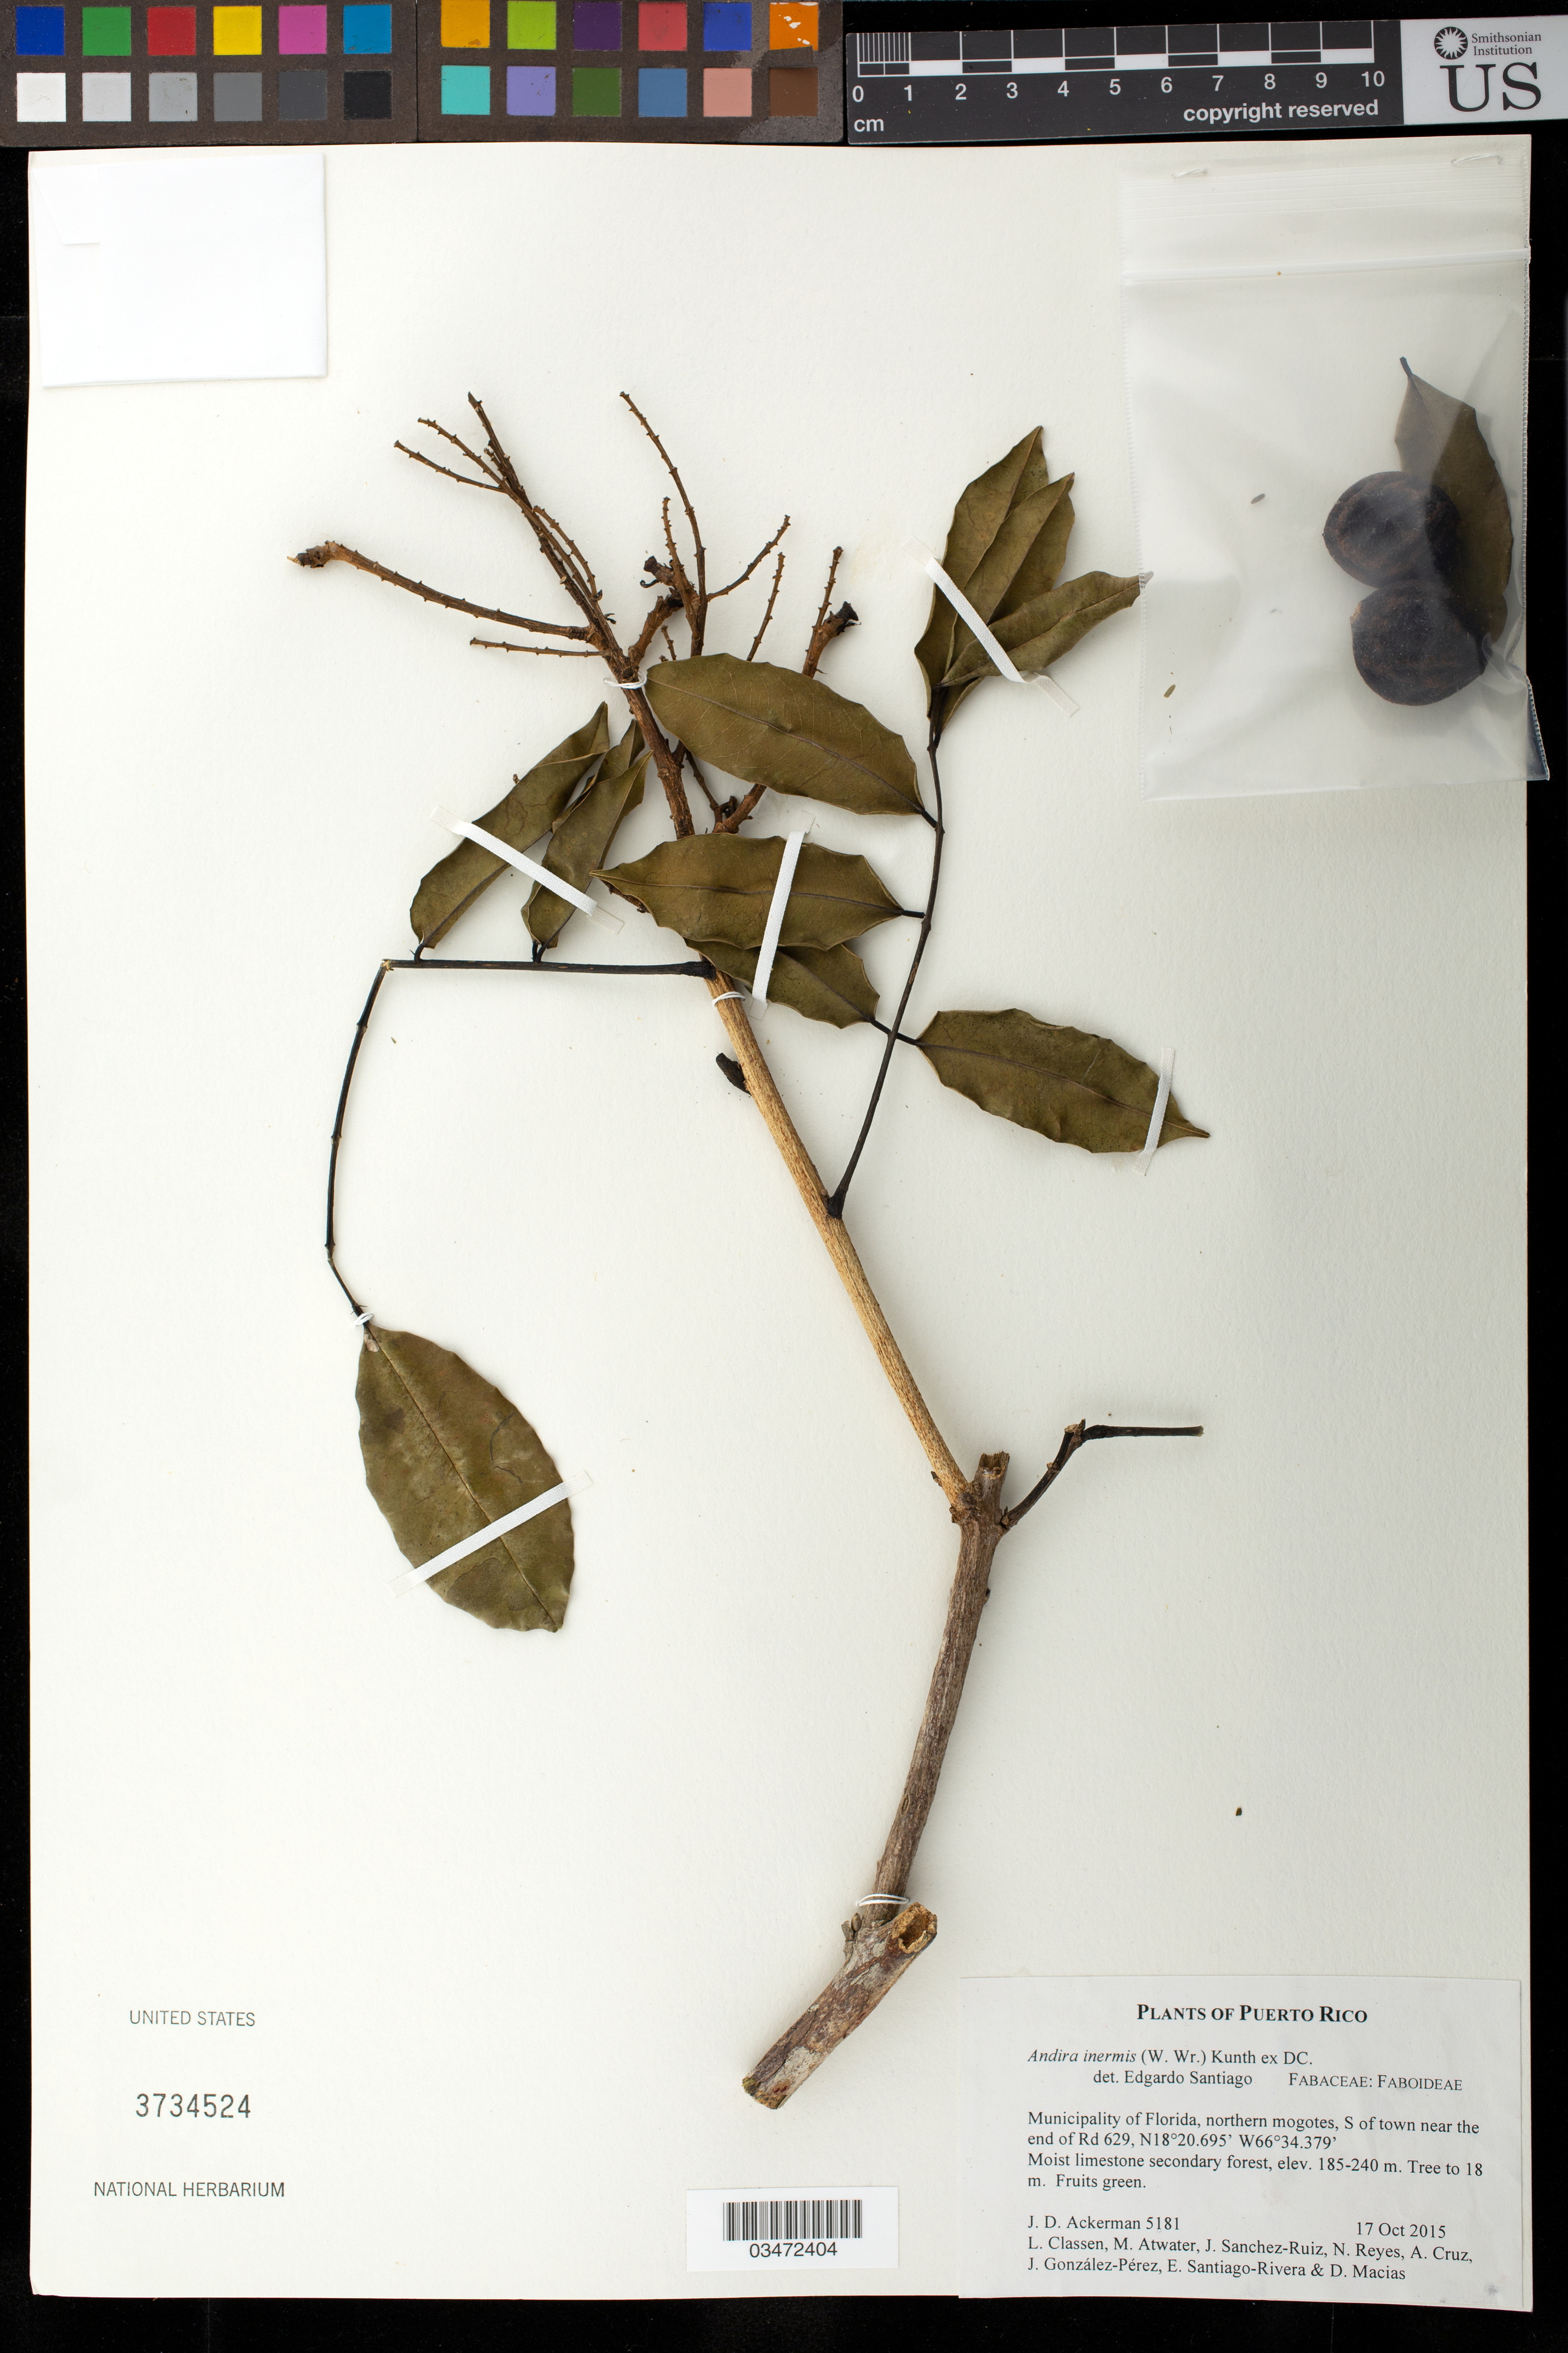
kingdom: Plantae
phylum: Tracheophyta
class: Magnoliopsida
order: Fabales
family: Fabaceae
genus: Andira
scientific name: Andira inermis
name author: (W. Wright) Kunth ex DC.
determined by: Santiago, E.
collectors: J. D. Ackerman, L. Classen, M. Atwater, J. Sanchez-Ruiz, N. Reyes, A. Cruz, J. González-Pérez, E. Santiago-Rivera & D. Macías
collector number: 5181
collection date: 2015-10-17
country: Puerto Rico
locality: Mun. Florida, northern mogotes, S of town near the end of Rd 629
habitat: Moist limestone secondary forest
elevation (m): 185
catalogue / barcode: US 3734524